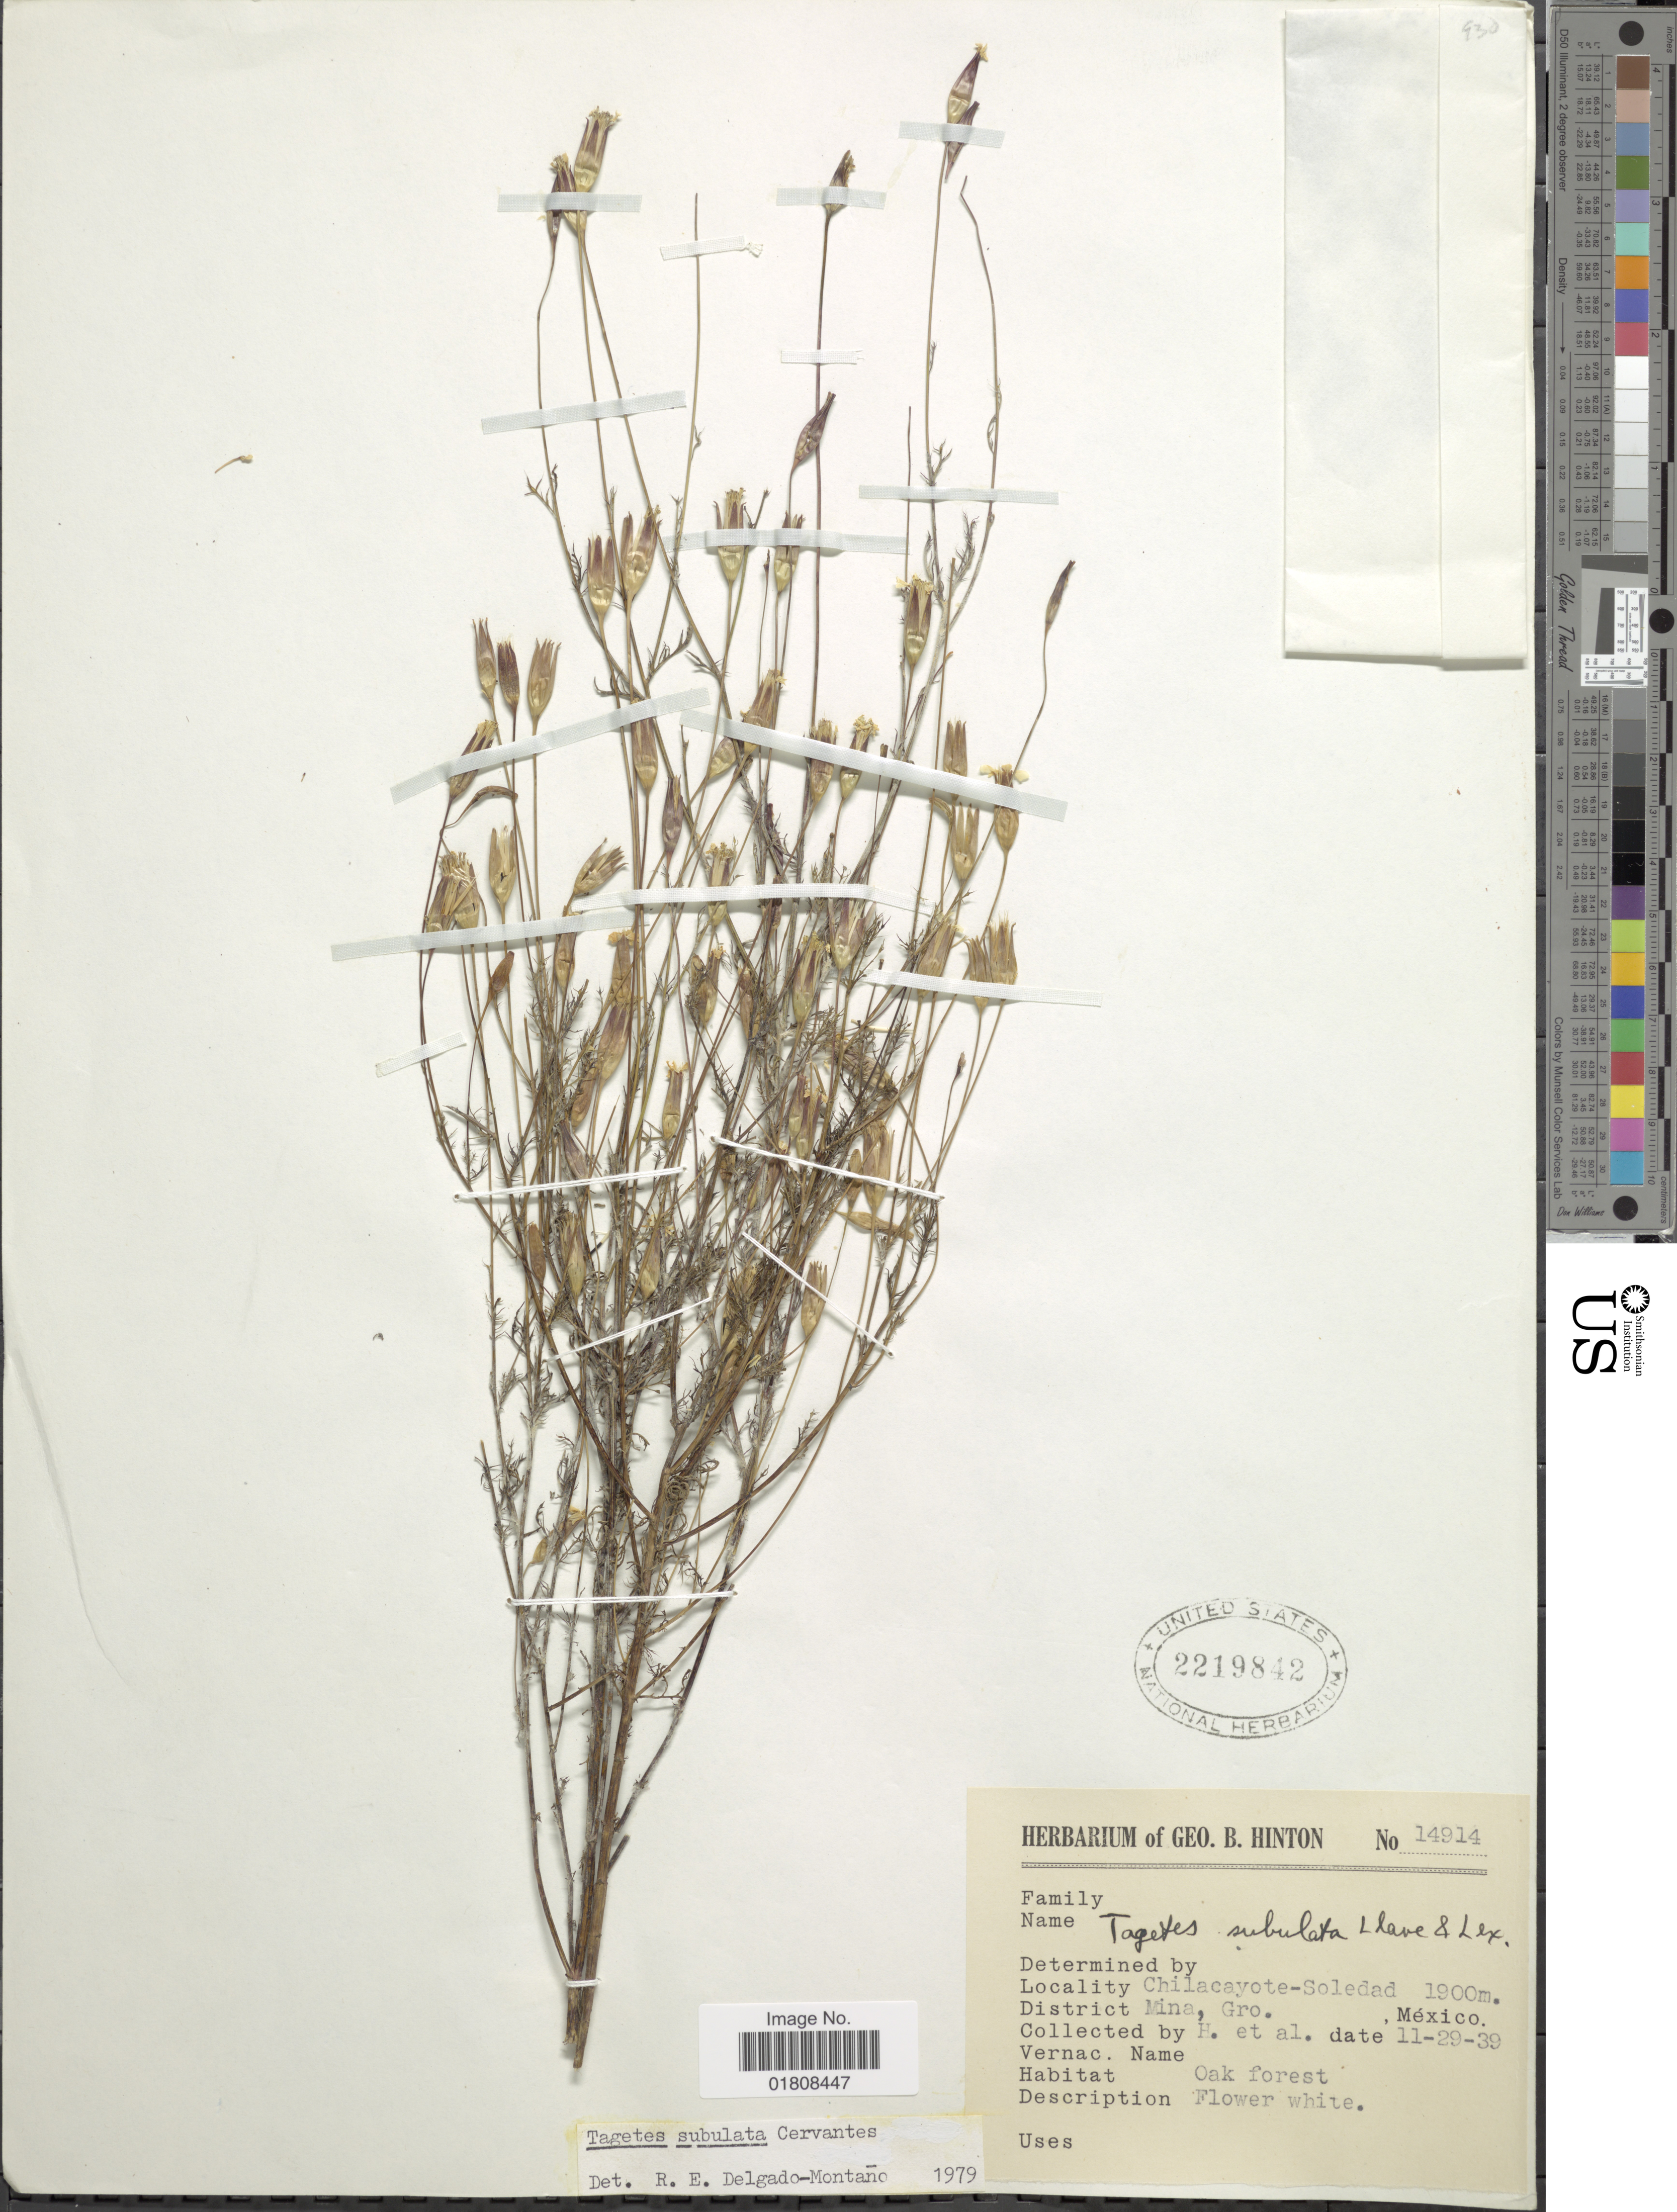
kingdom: Plantae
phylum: Tracheophyta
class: Magnoliopsida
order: Asterales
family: Asteraceae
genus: Tagetes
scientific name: Tagetes subulata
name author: Cerv.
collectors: G. B. Hinton & et al.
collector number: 14914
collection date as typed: Transcribed d/m/y: 29/11/39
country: Mexico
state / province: Guerrero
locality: Chilacayote-Soledad, District Mina, Gro.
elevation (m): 1900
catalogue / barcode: US 2219842